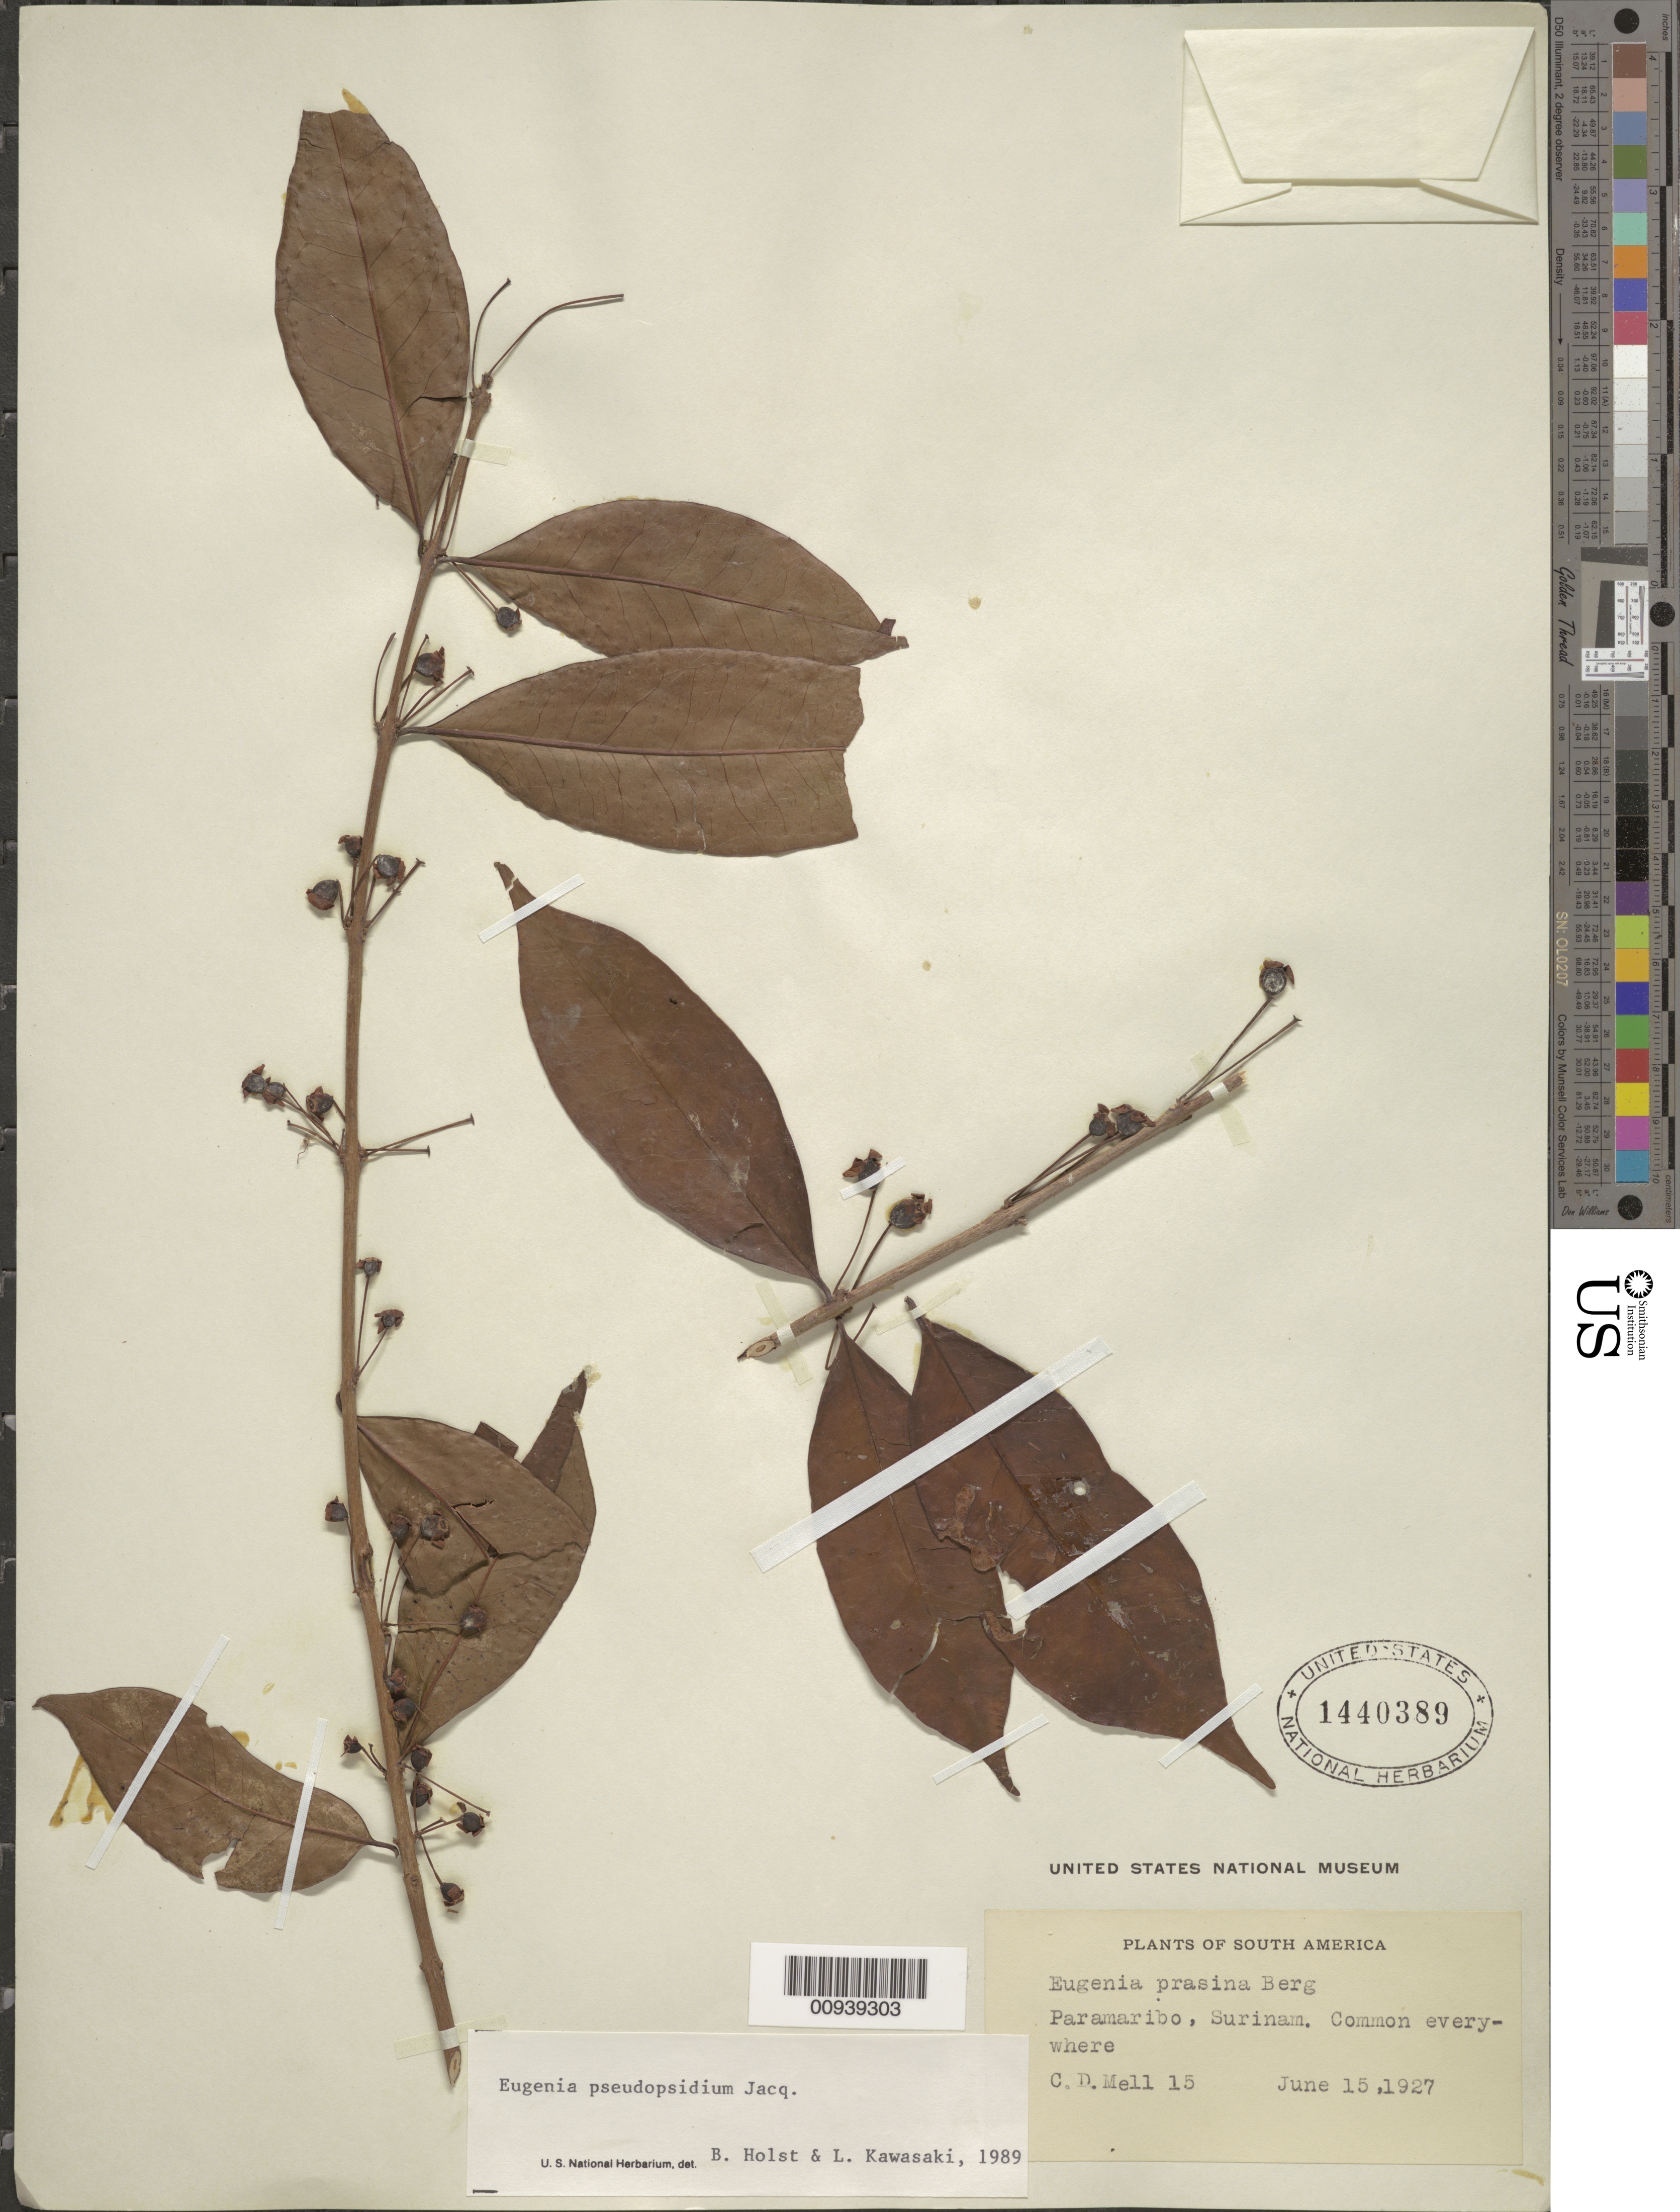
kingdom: Plantae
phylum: Tracheophyta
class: Magnoliopsida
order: Myrtales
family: Myrtaceae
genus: Eugenia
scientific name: Eugenia pseudopsidium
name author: Jacq.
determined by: Holst, Bruce K.; Kawasaki, María L.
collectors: C. D. Mell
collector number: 15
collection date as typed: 15-Jun-27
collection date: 1927-06-15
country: Suriname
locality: Paramaribo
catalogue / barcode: US 1440389